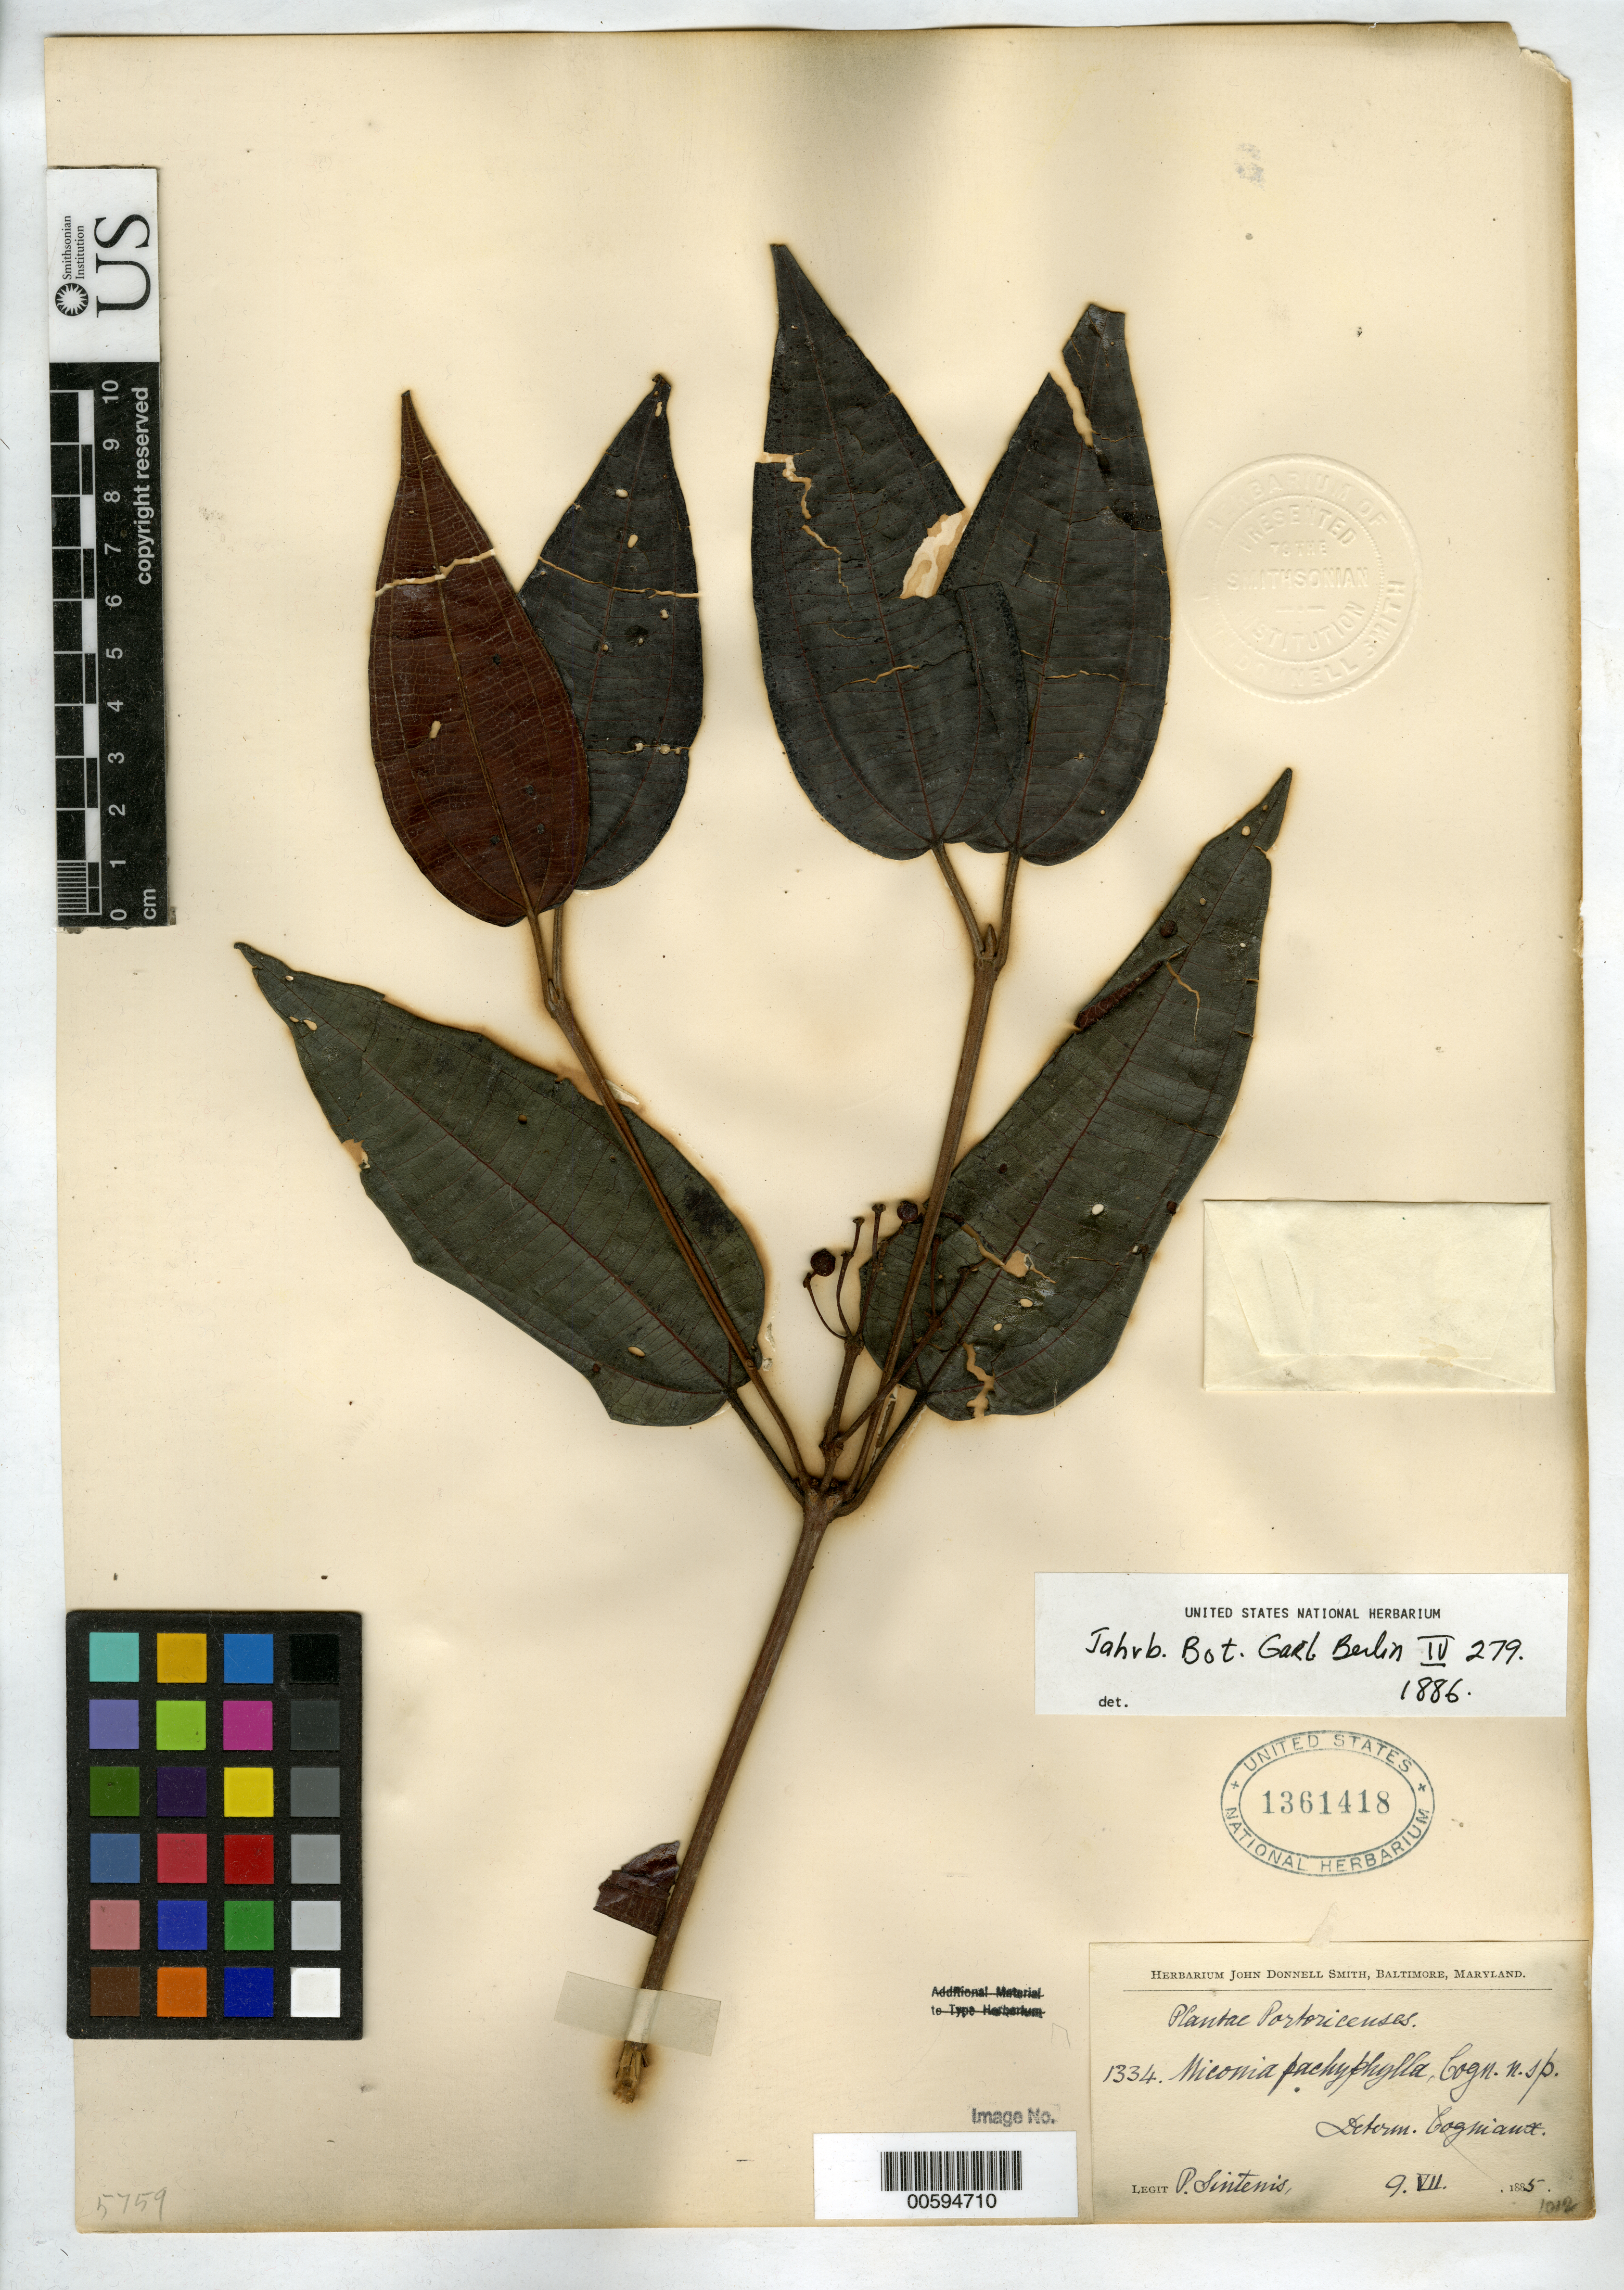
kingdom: Plantae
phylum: Tracheophyta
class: Magnoliopsida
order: Myrtales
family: Melastomataceae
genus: Miconia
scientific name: Miconia pachyphylla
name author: Cogn.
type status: Isosyntype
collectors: P. Sintenis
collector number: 1334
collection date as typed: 09 Jul 1885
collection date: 1885-07-09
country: Puerto Rico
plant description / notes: Specimen ex John Donnell Smith herbarium.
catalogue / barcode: US 1361418